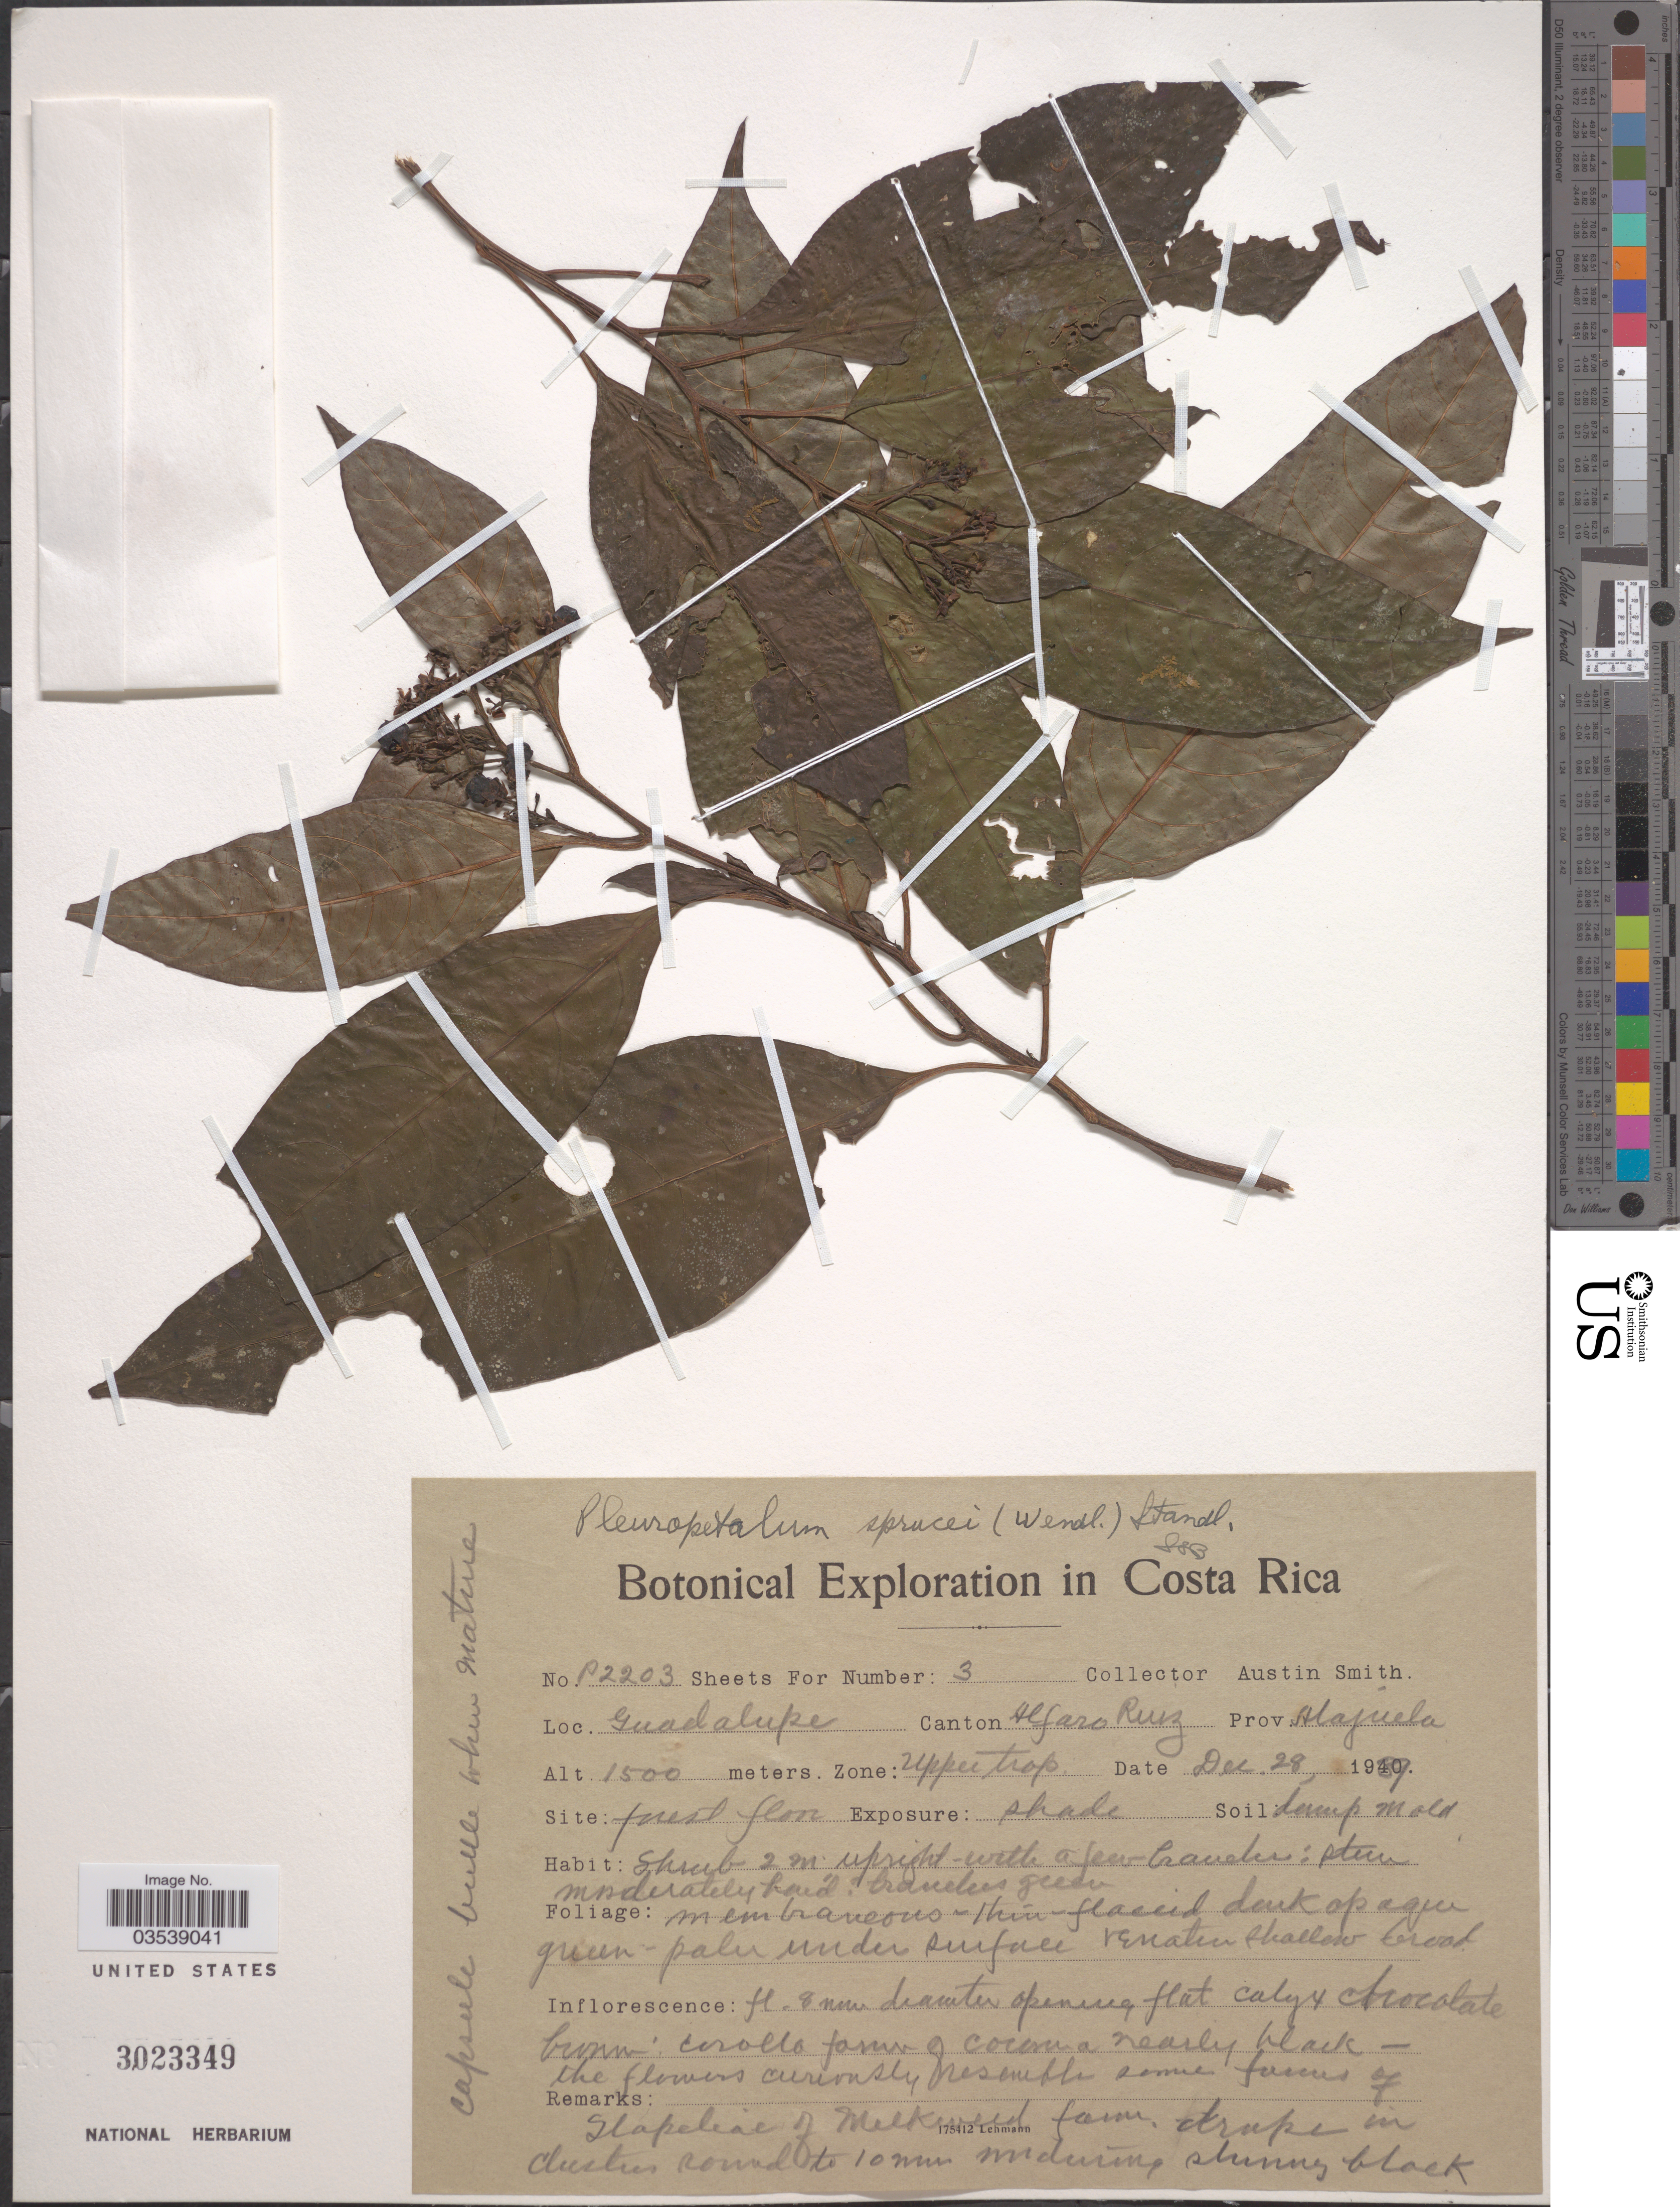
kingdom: Plantae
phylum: Tracheophyta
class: Magnoliopsida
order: Caryophyllales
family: Amaranthaceae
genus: Pleuropetalum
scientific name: Pleuropetalum sprucei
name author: (Hook. f.) Standl.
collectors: Aust P. Smith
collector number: P2203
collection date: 1939-12-28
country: Costa Rica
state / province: Alajuela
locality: Guadalupe. Canton Alfaro Ruiz. Zone: upper trop.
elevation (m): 1500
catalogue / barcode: US 3023349